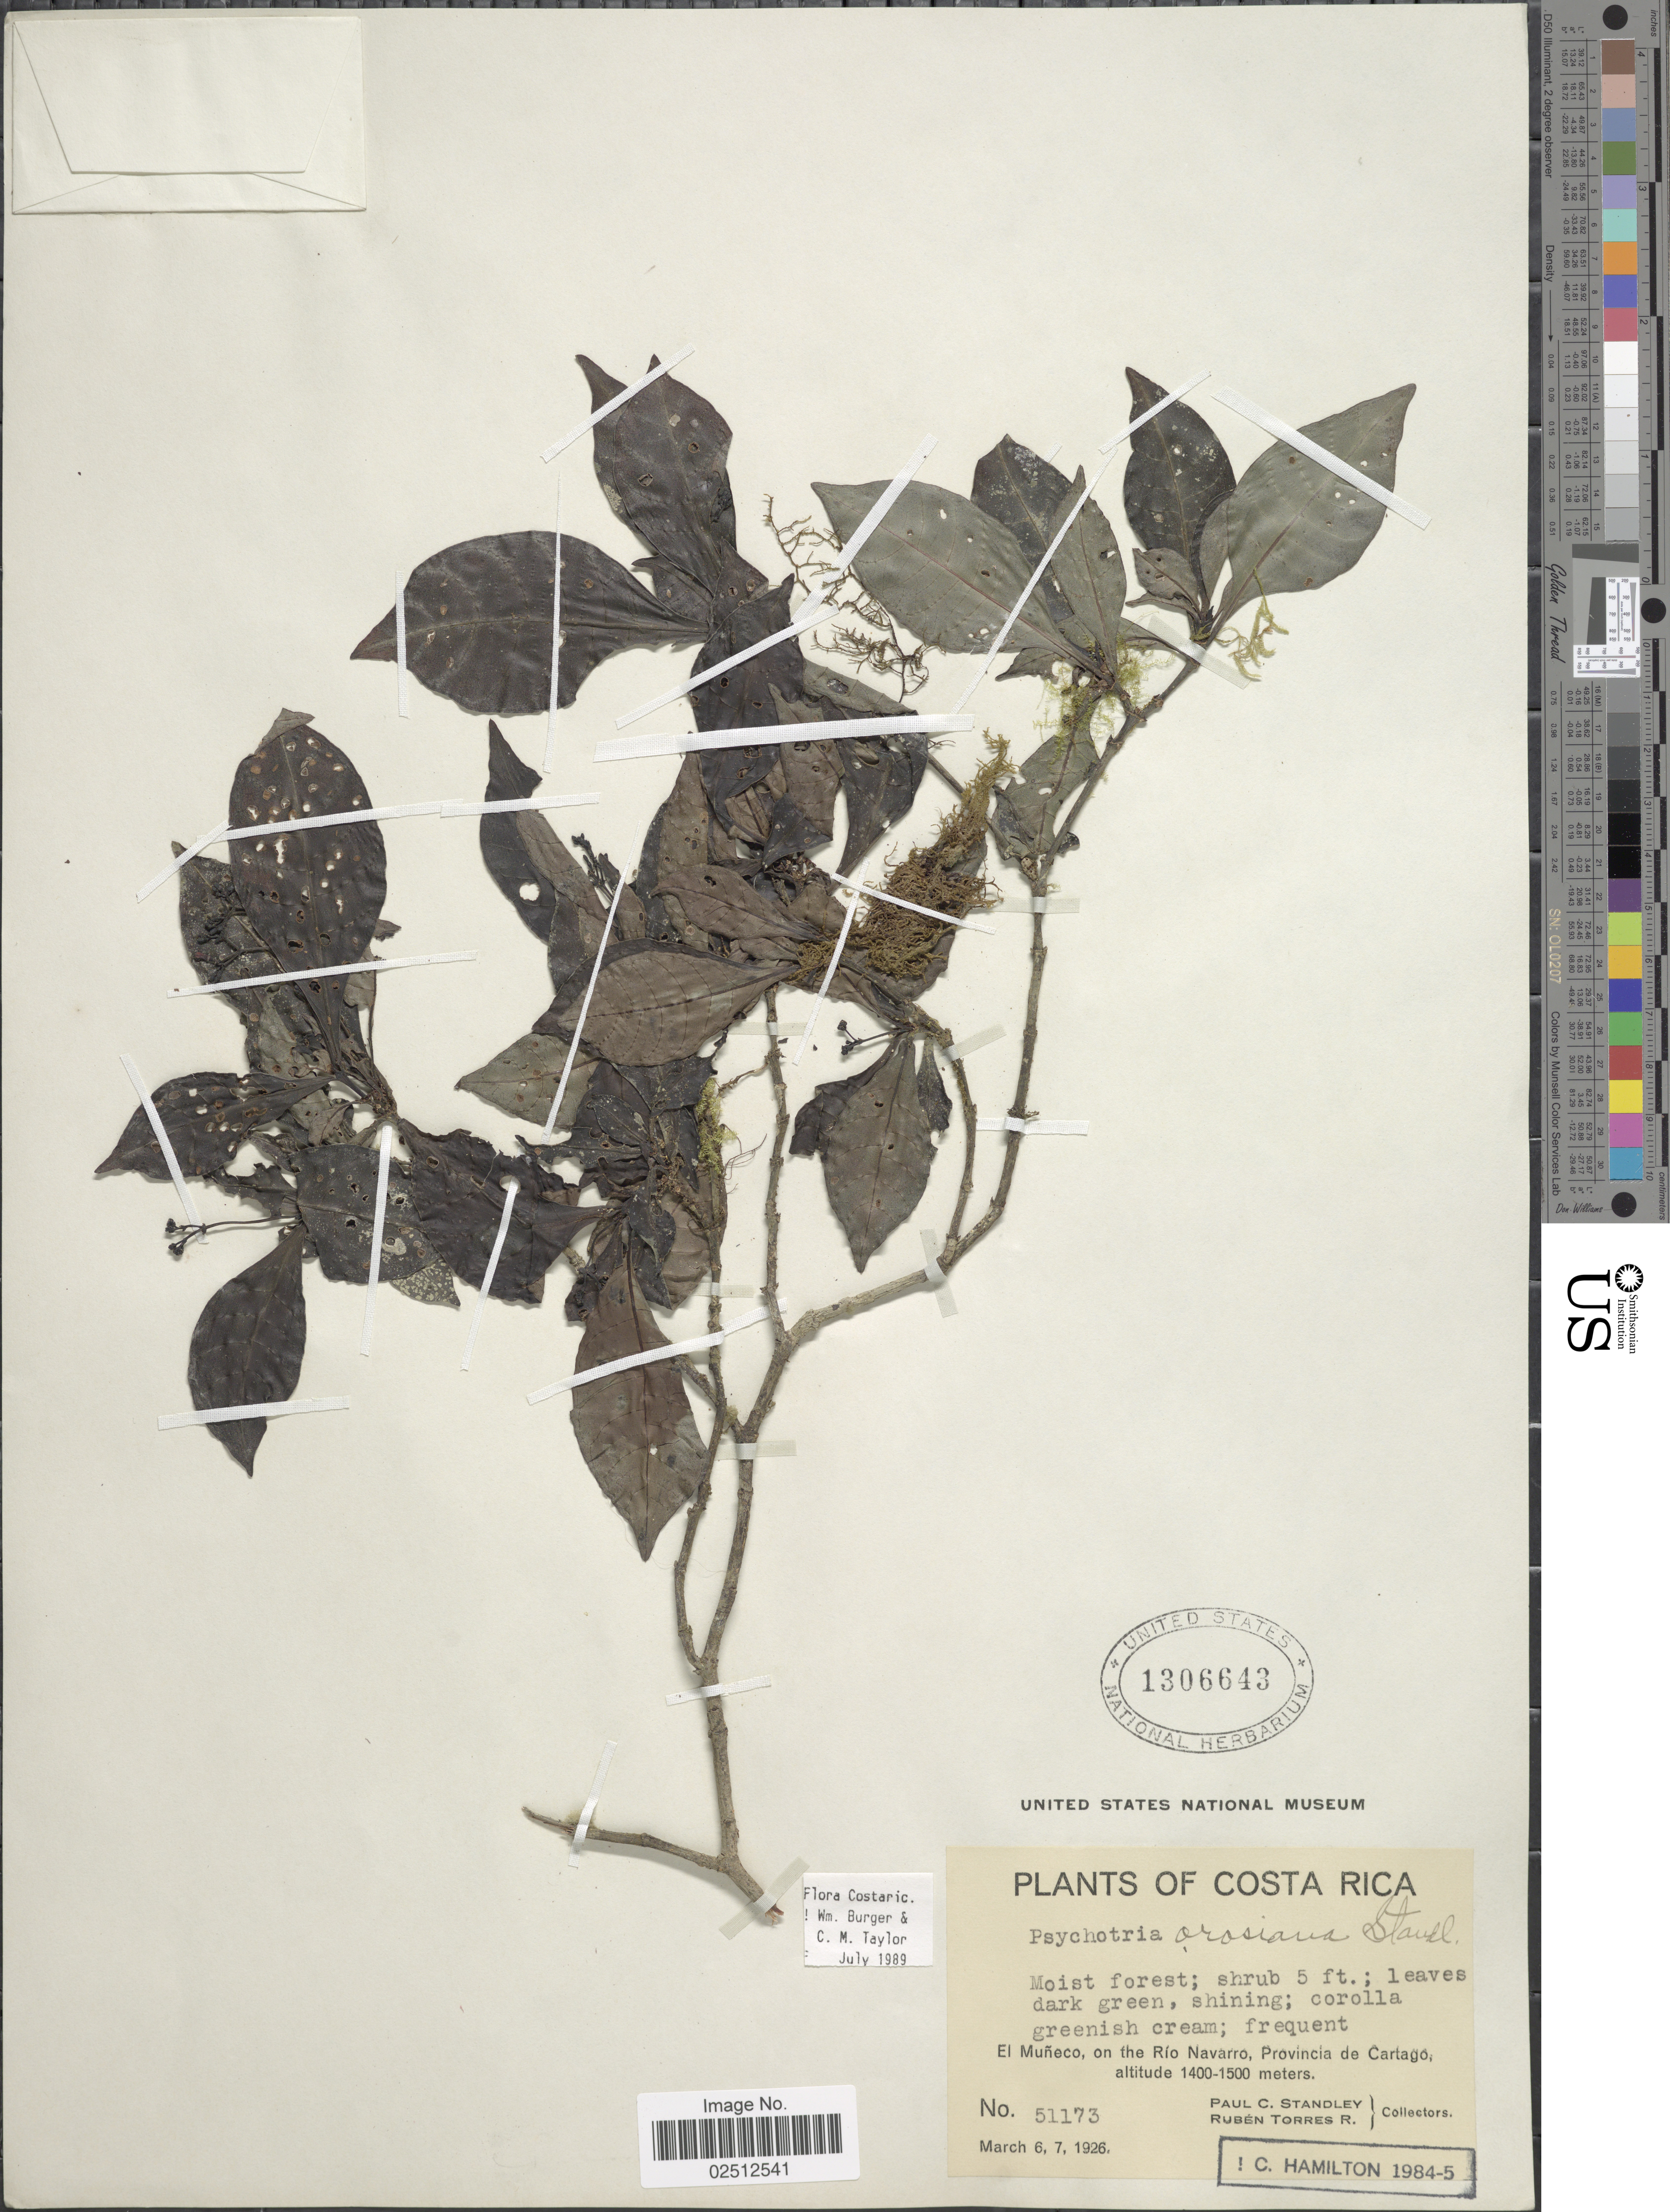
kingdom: Plantae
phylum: Tracheophyta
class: Magnoliopsida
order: Gentianales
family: Rubiaceae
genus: Psychotria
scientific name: Psychotria orosiana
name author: Standl.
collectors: P. C. Standley & R. Torres Rojas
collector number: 51173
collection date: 1926-03-06/1926-03-07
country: Costa Rica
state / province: Cartago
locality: El Muneco, on the Rio Navarro, Province de Cartago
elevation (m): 1400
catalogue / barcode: US 1306643